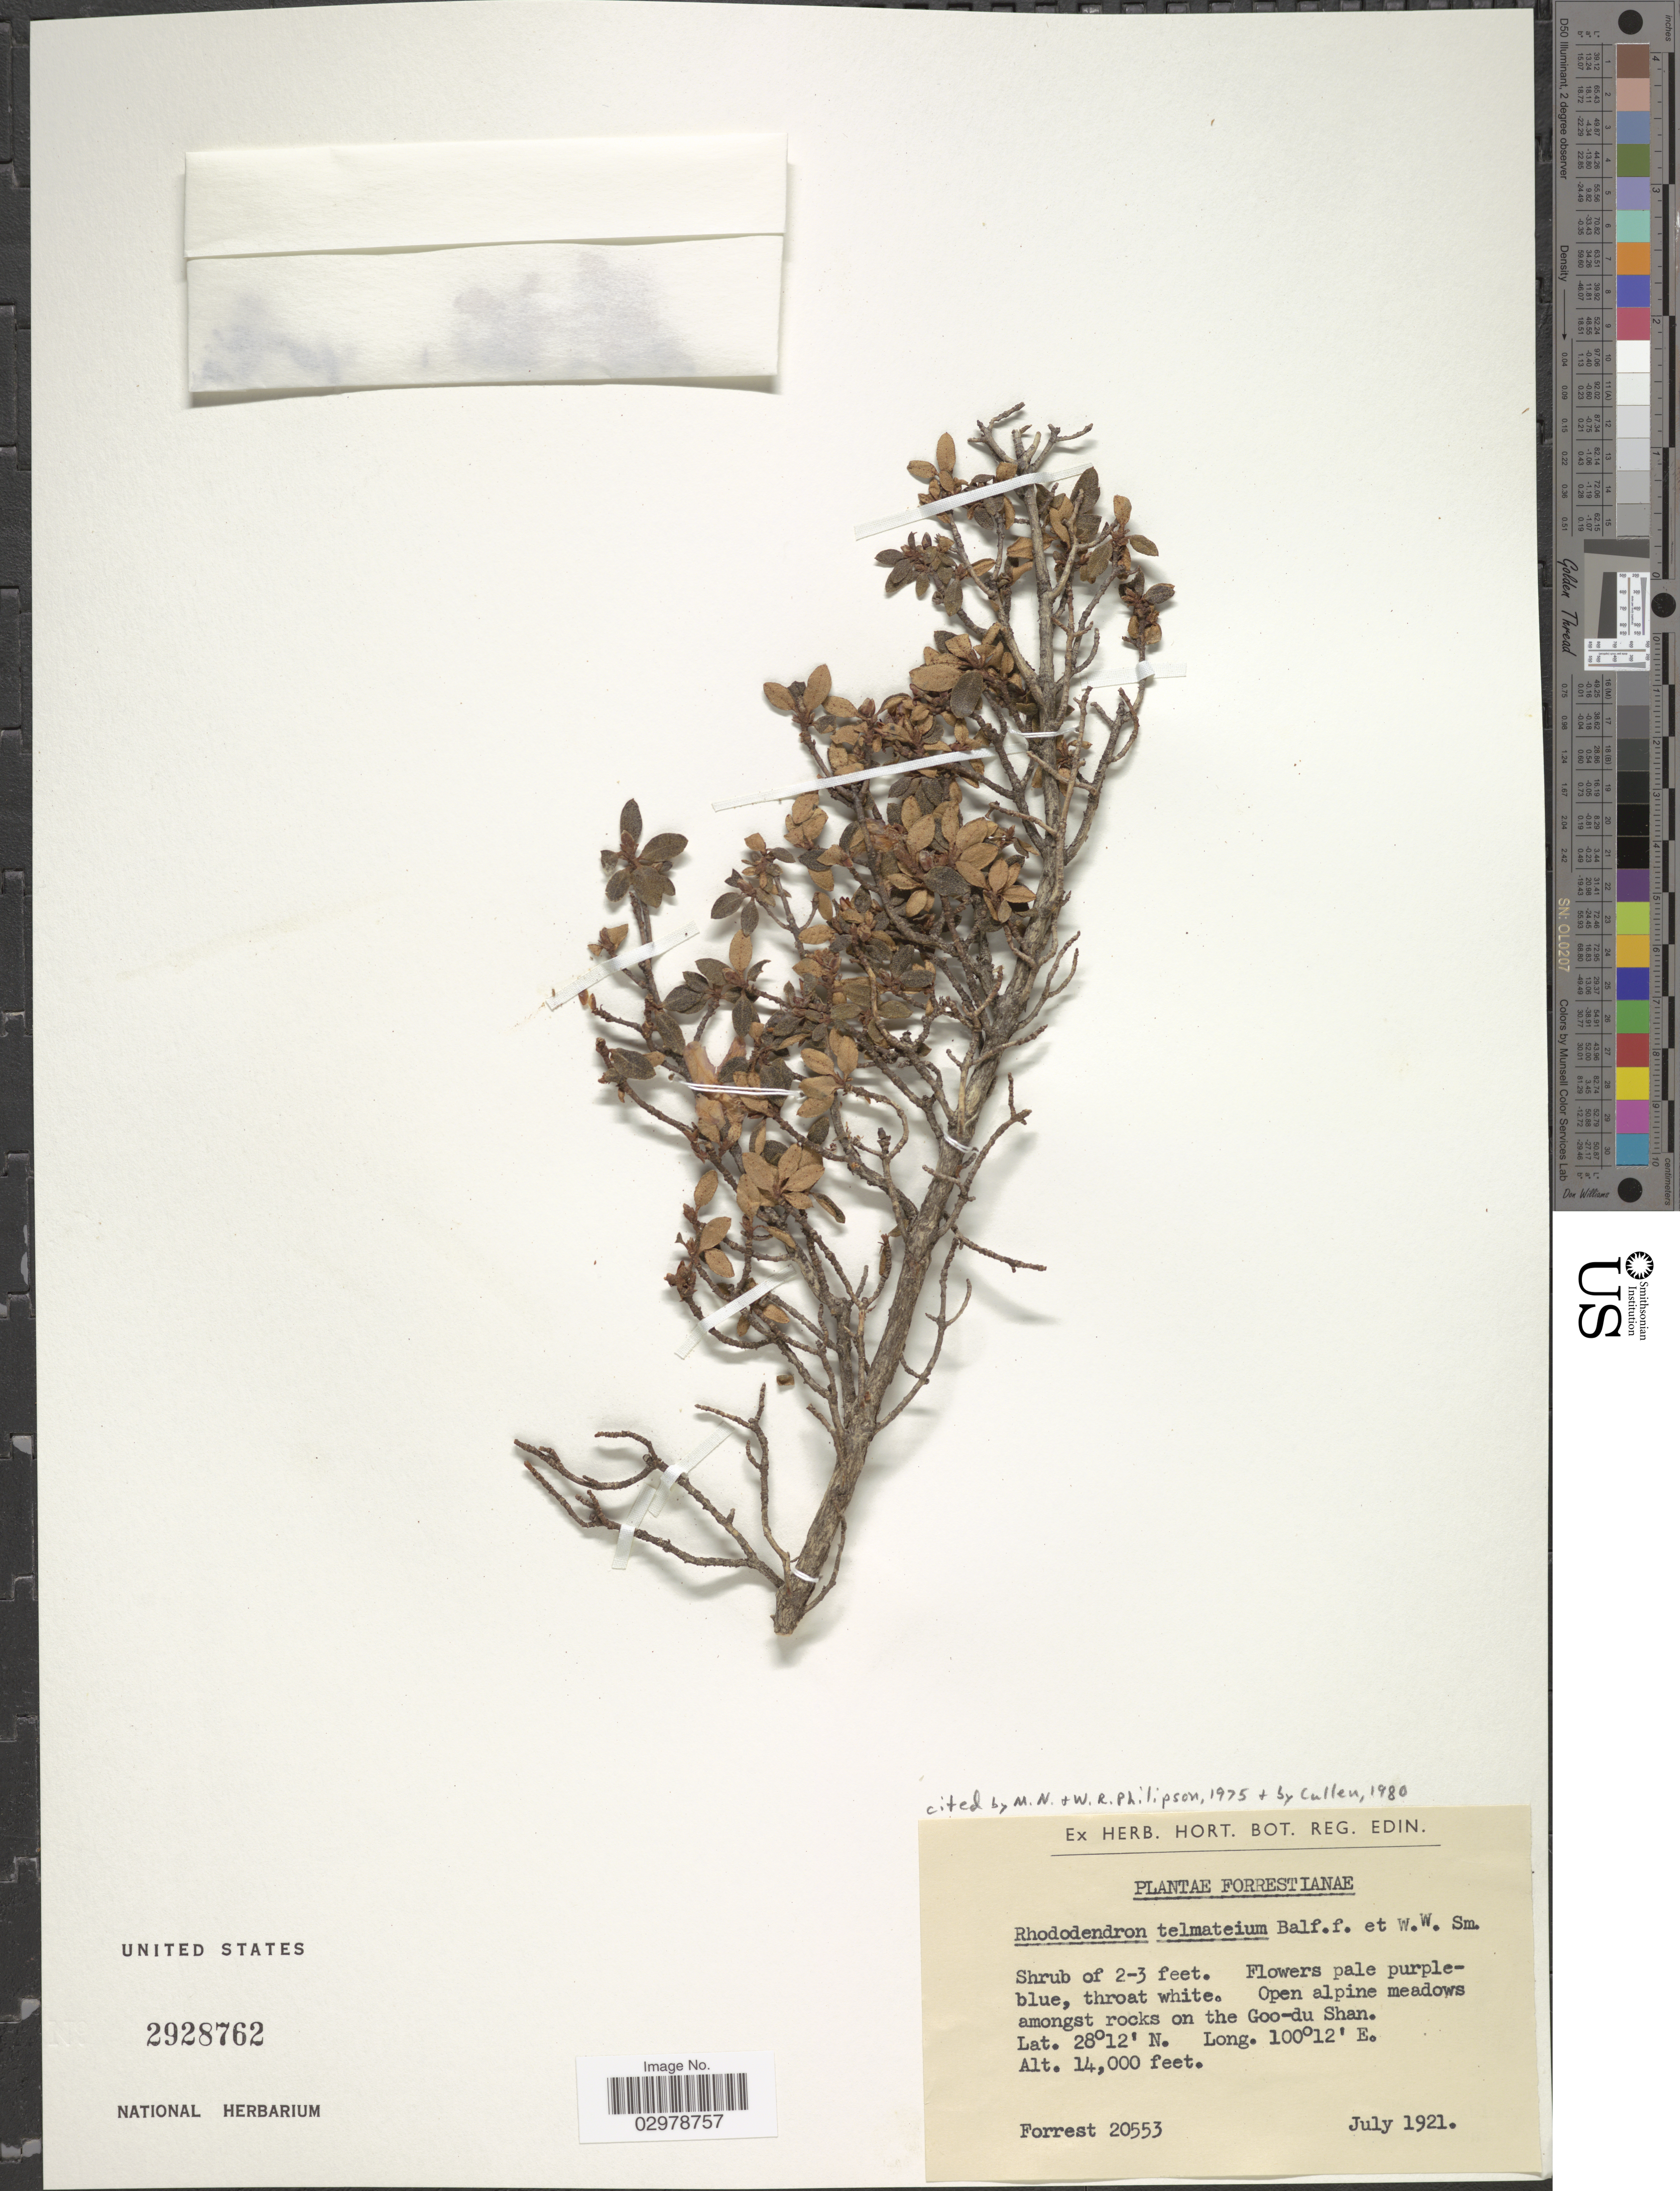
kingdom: Plantae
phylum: Tracheophyta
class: Magnoliopsida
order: Ericales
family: Ericaceae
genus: Rhododendron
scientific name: Rhododendron telmateium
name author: Balf. f. & W.W. Sm.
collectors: -. Forrest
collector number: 20553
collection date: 1921-07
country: China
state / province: Sichuan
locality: On the Goo-du Shan.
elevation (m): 4267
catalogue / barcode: US 2928762